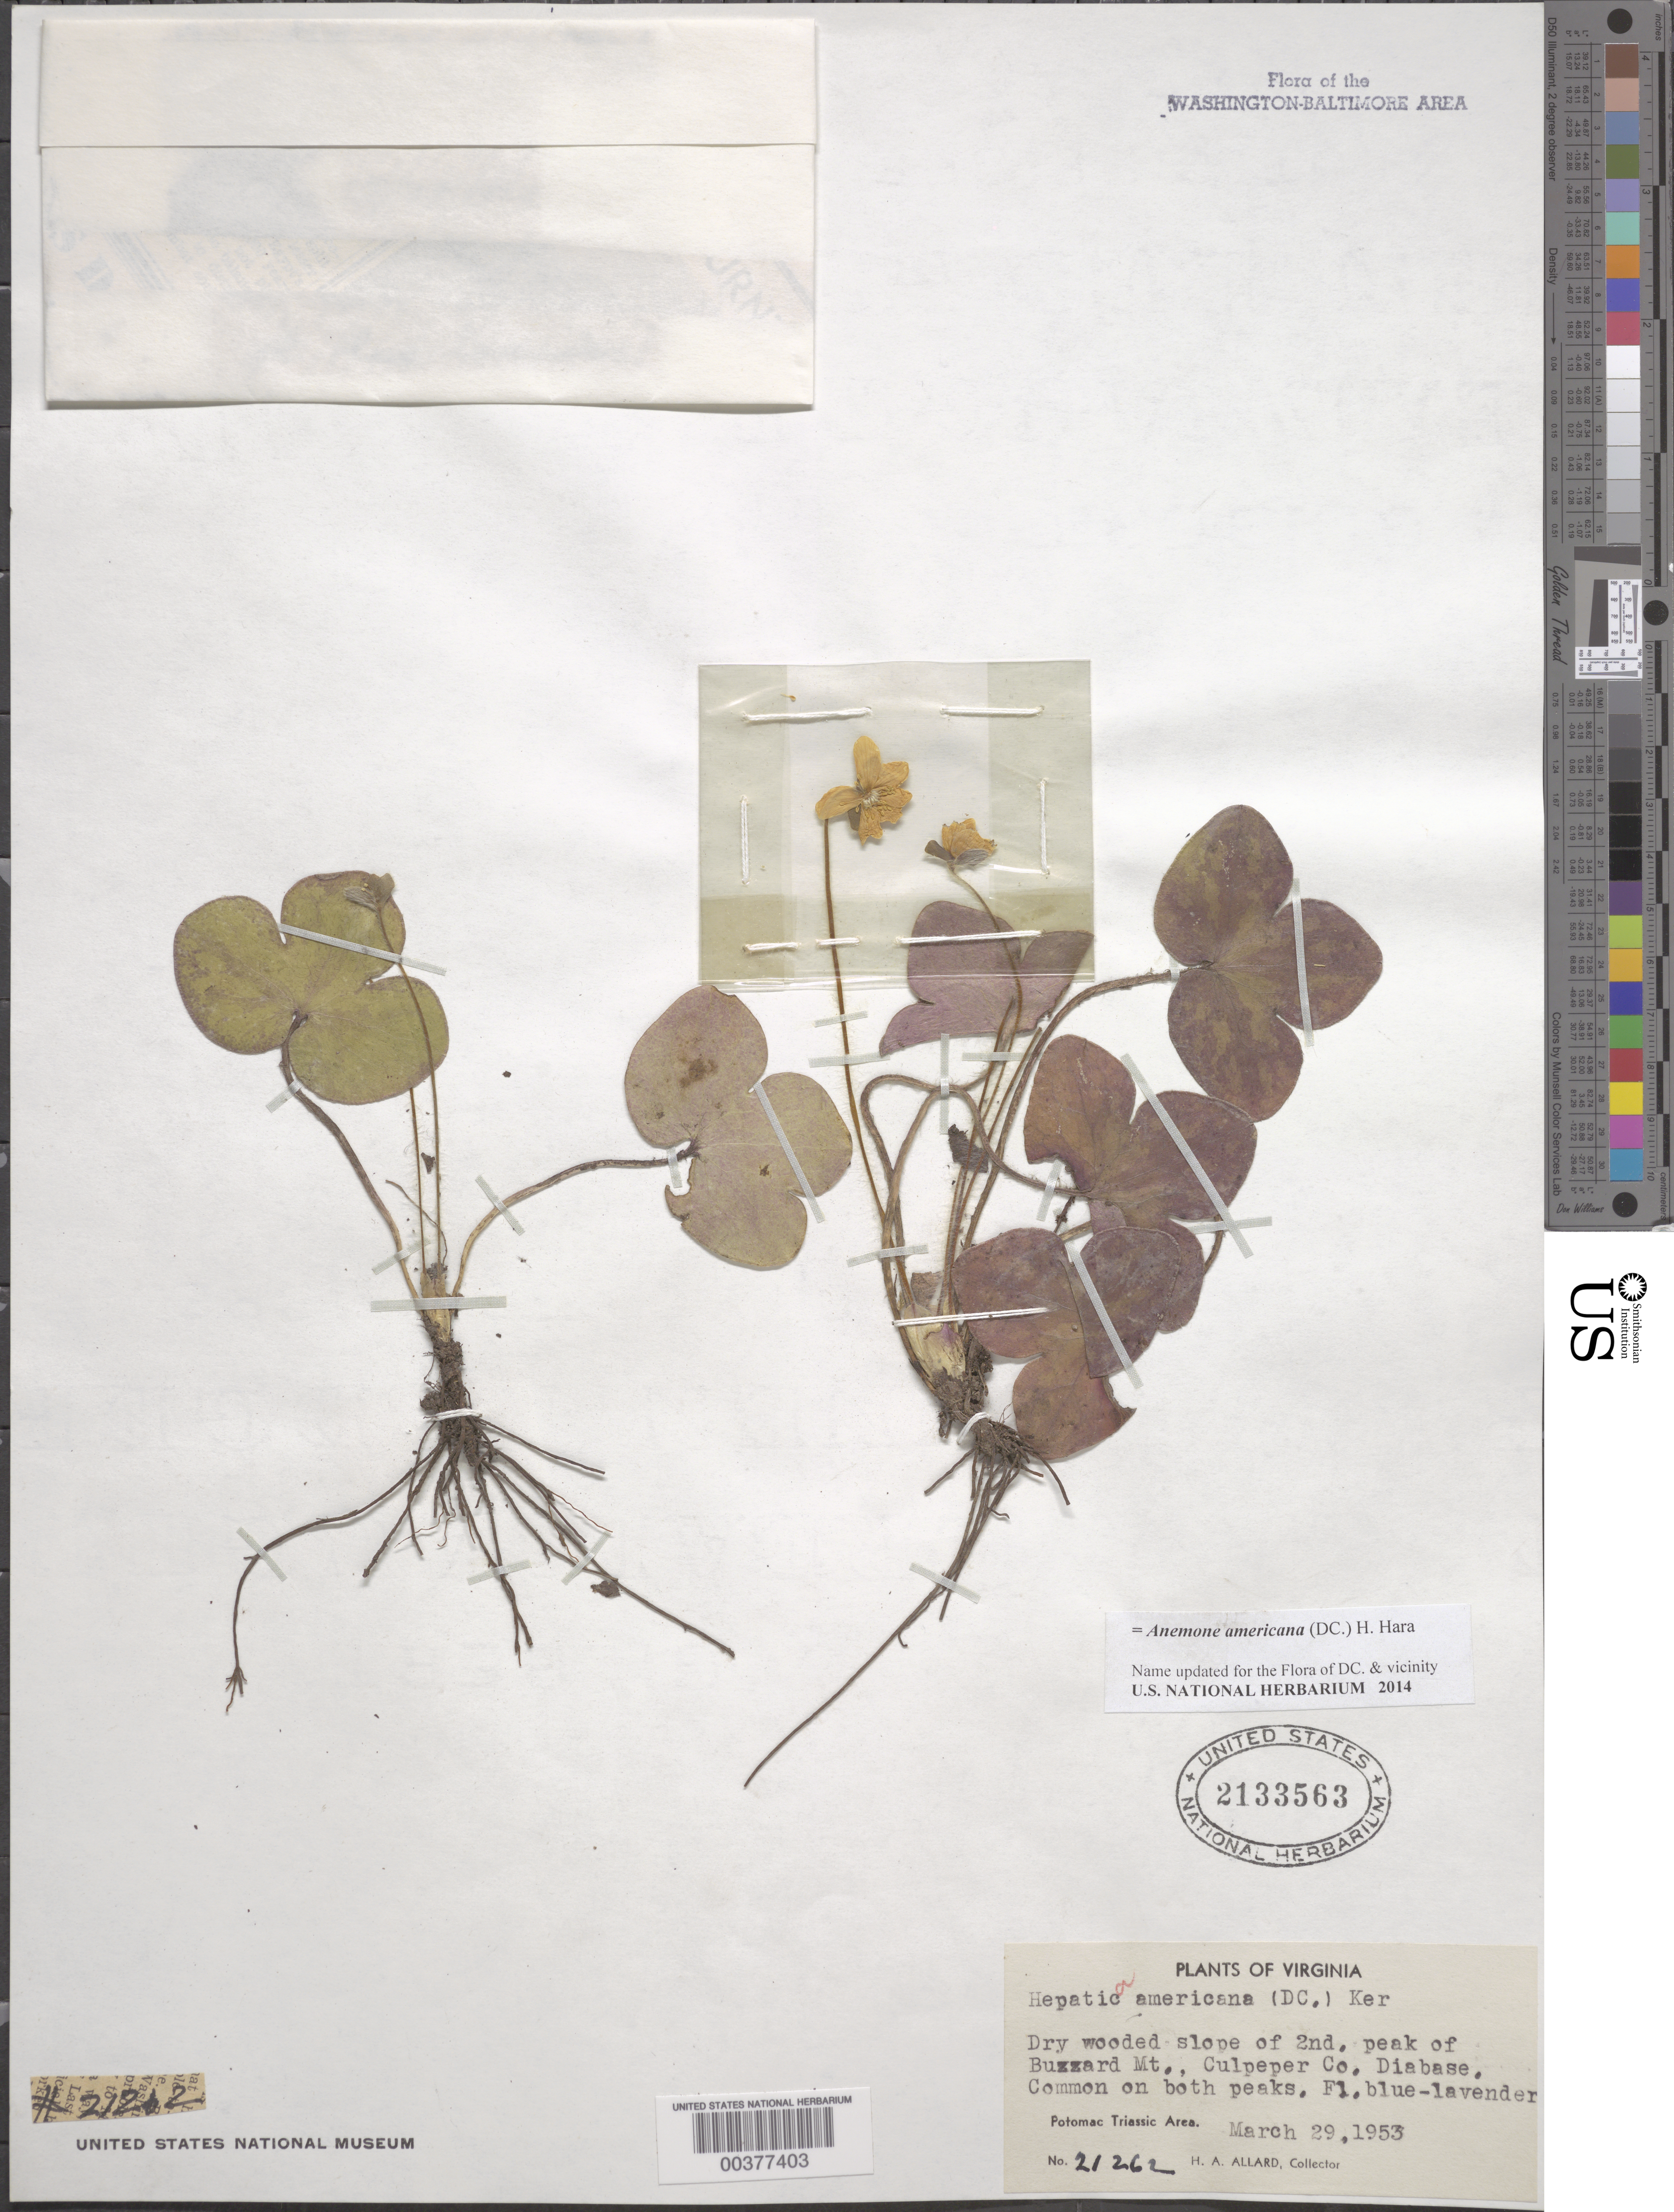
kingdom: Plantae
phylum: Tracheophyta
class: Magnoliopsida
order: Ranunculales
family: Ranunculaceae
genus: Hepatica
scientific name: Hepatica americana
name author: (DC.) Ker Gawl.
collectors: H. A. Allard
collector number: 21262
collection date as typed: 29 Mar 1953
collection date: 1953-03-29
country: United States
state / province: Virginia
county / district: Culpeper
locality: Buzzard Mountain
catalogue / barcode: US 2133563